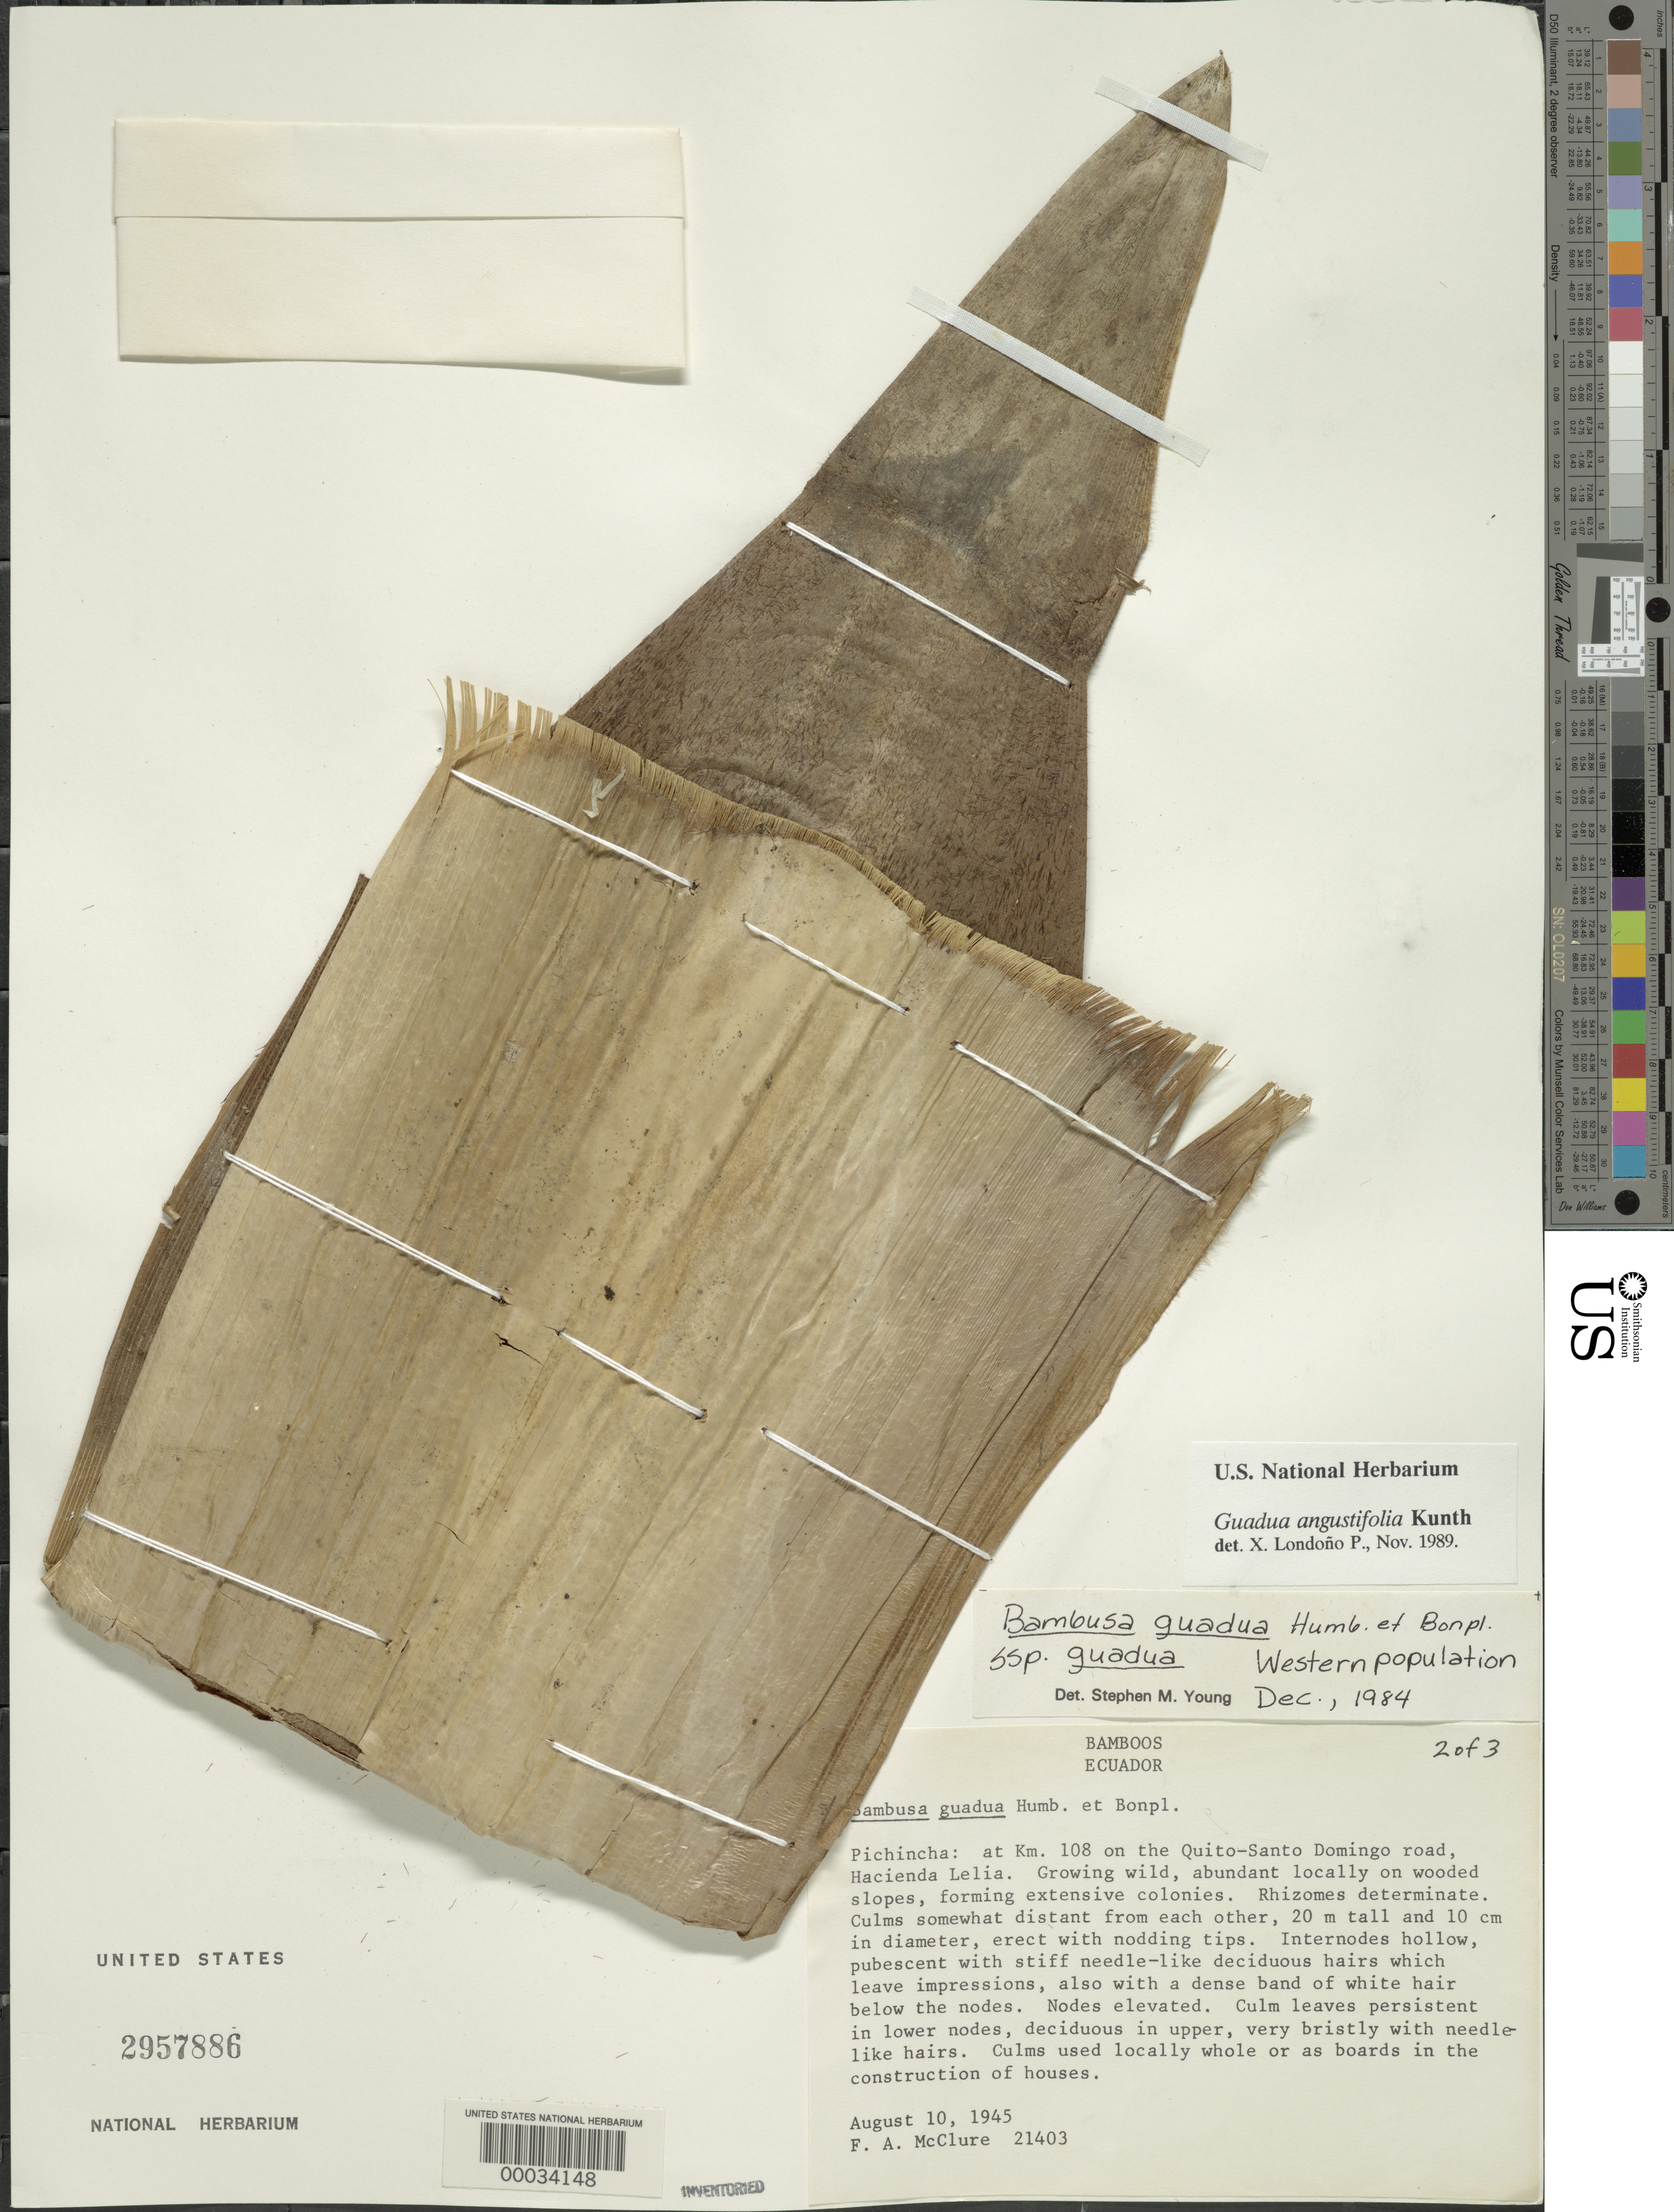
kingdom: Plantae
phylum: Tracheophyta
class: Liliopsida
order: Poales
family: Poaceae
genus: Guadua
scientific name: Guadua angustifolia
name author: Kunth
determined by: Londoño, X., (TULV), Jardin Botanico "Juan Maria Cespedes"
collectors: F. A. McClure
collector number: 21403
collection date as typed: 10 Aug 1945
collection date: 1945-08-10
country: Ecuador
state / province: Pichincha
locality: Km.108, quito-Santo Domingo road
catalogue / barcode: US 2957886